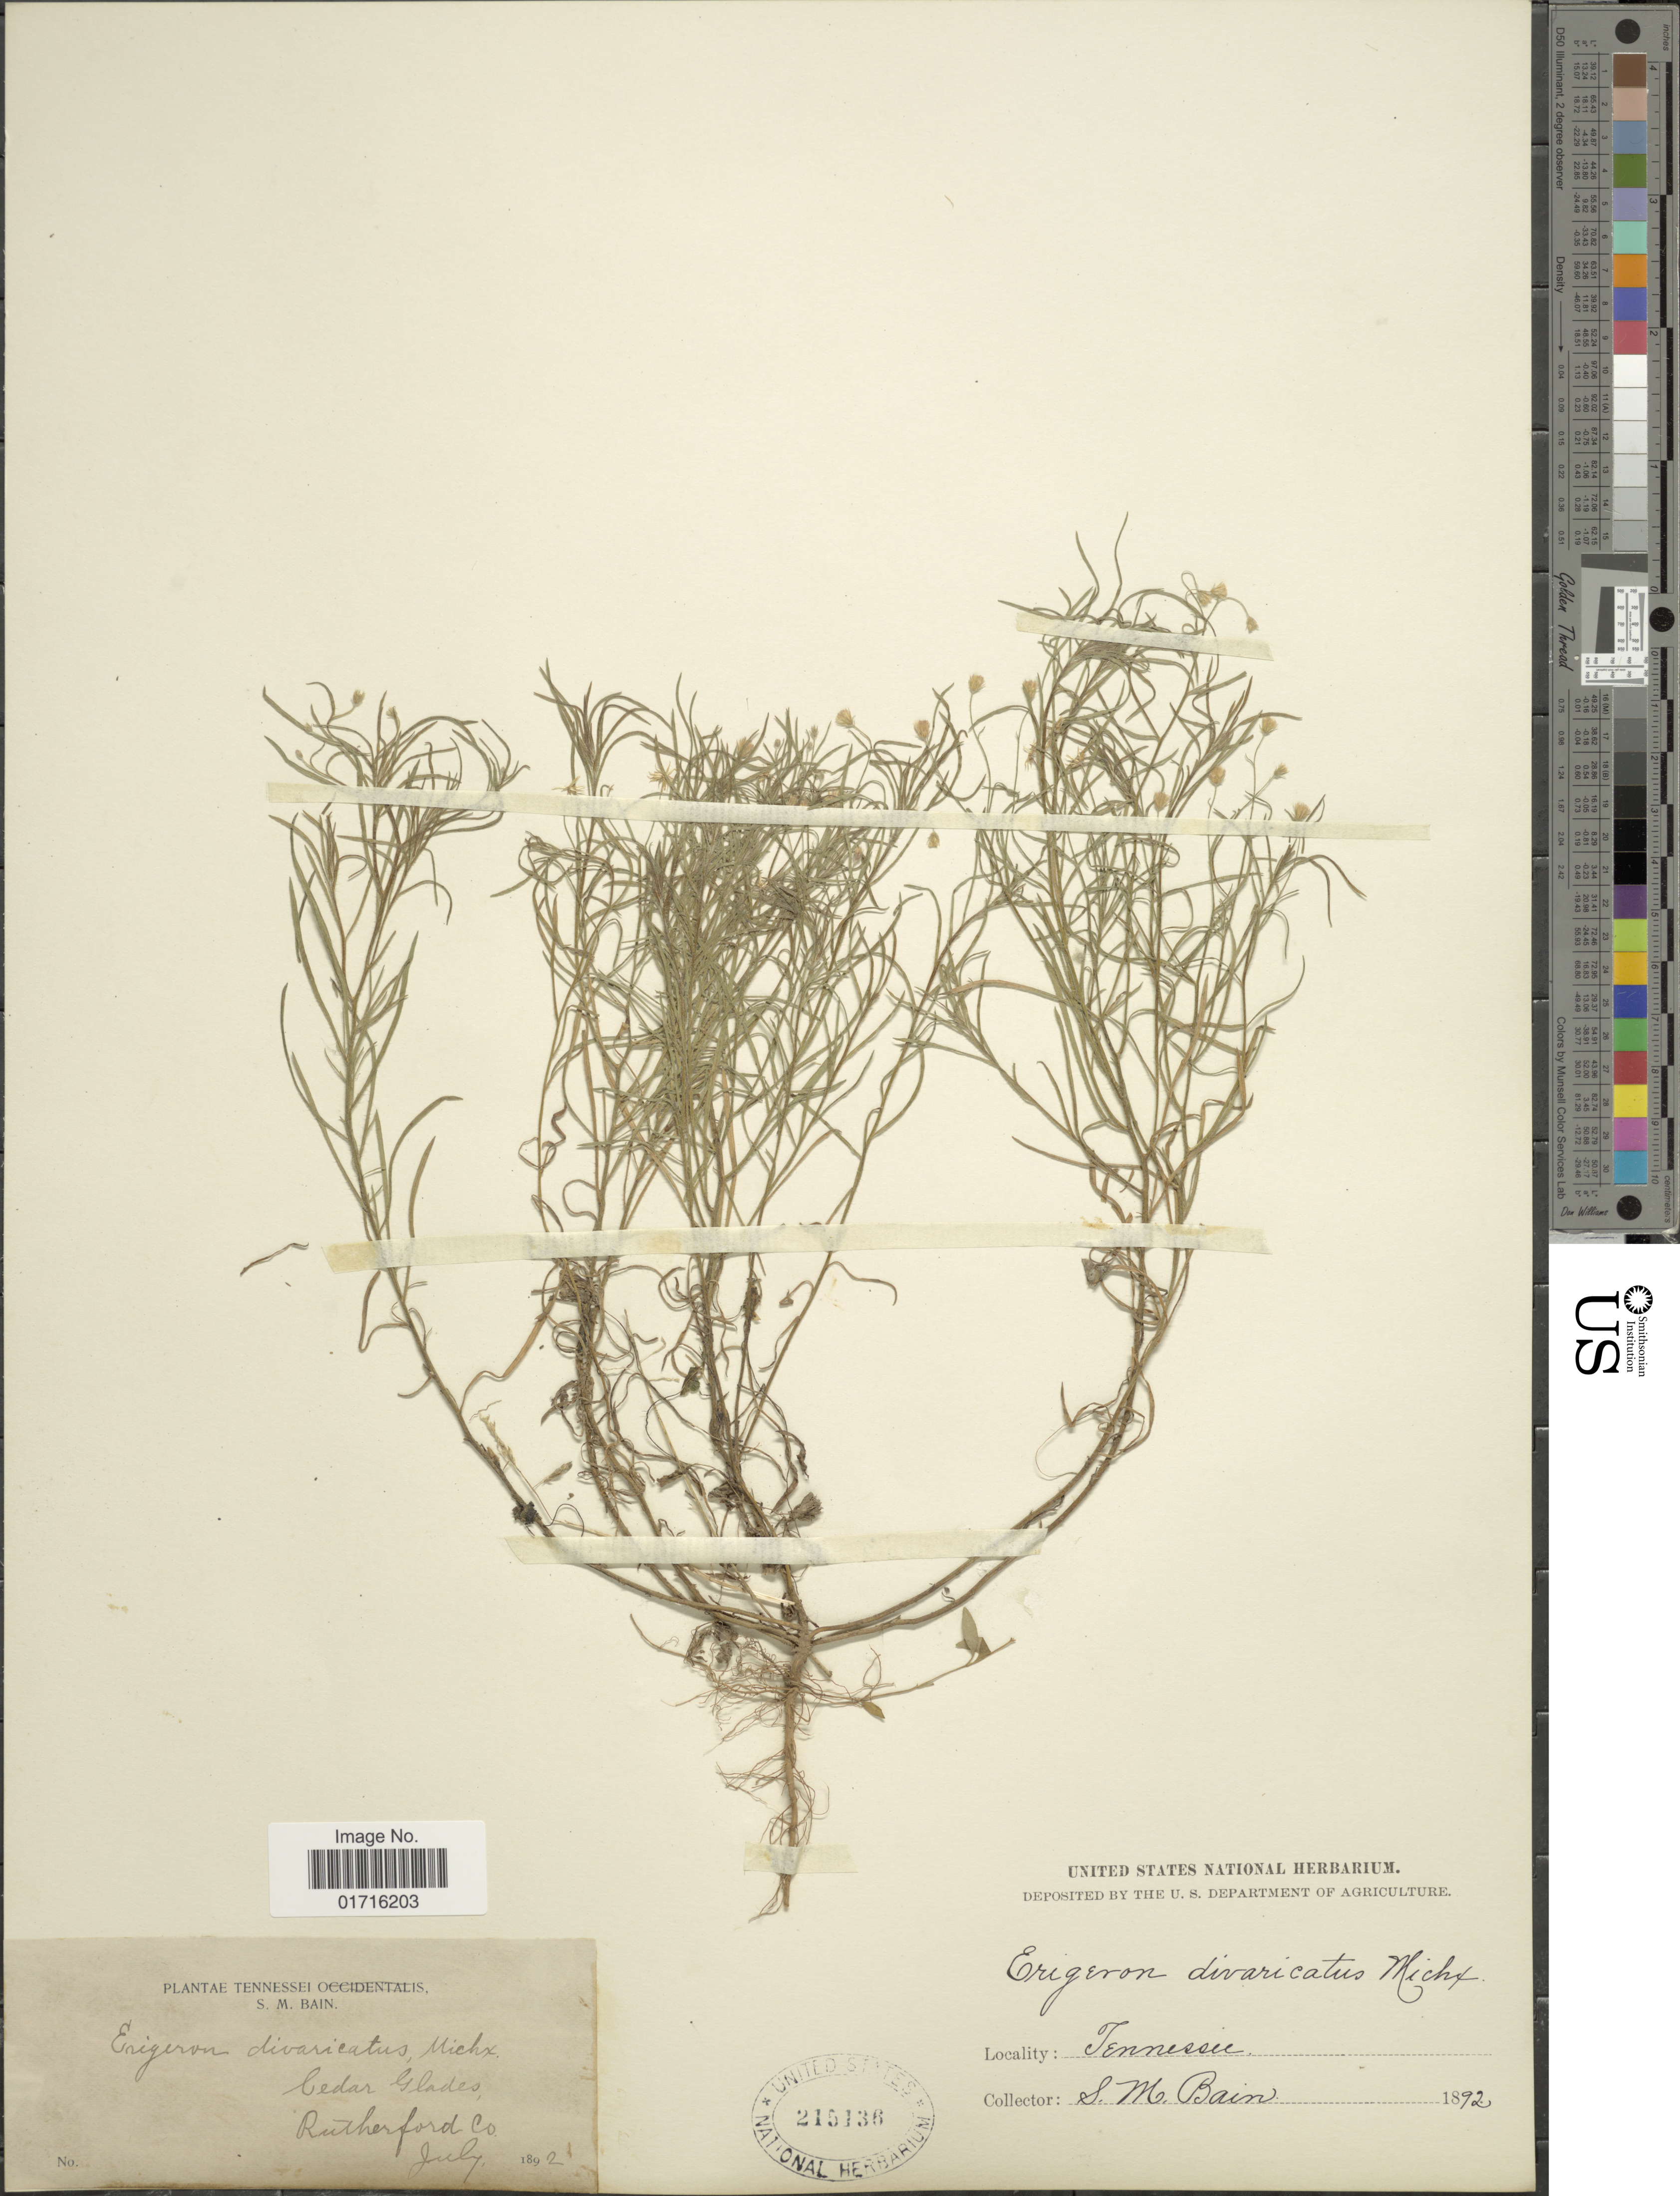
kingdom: Plantae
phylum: Tracheophyta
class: Magnoliopsida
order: Asterales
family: Asteraceae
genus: Conyza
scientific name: Conyza divaricata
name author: Spreng.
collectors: S. M. Bain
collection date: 1892-07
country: United States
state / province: Tennessee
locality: Cedar Glades, Rutherford Co.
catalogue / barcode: US 215136